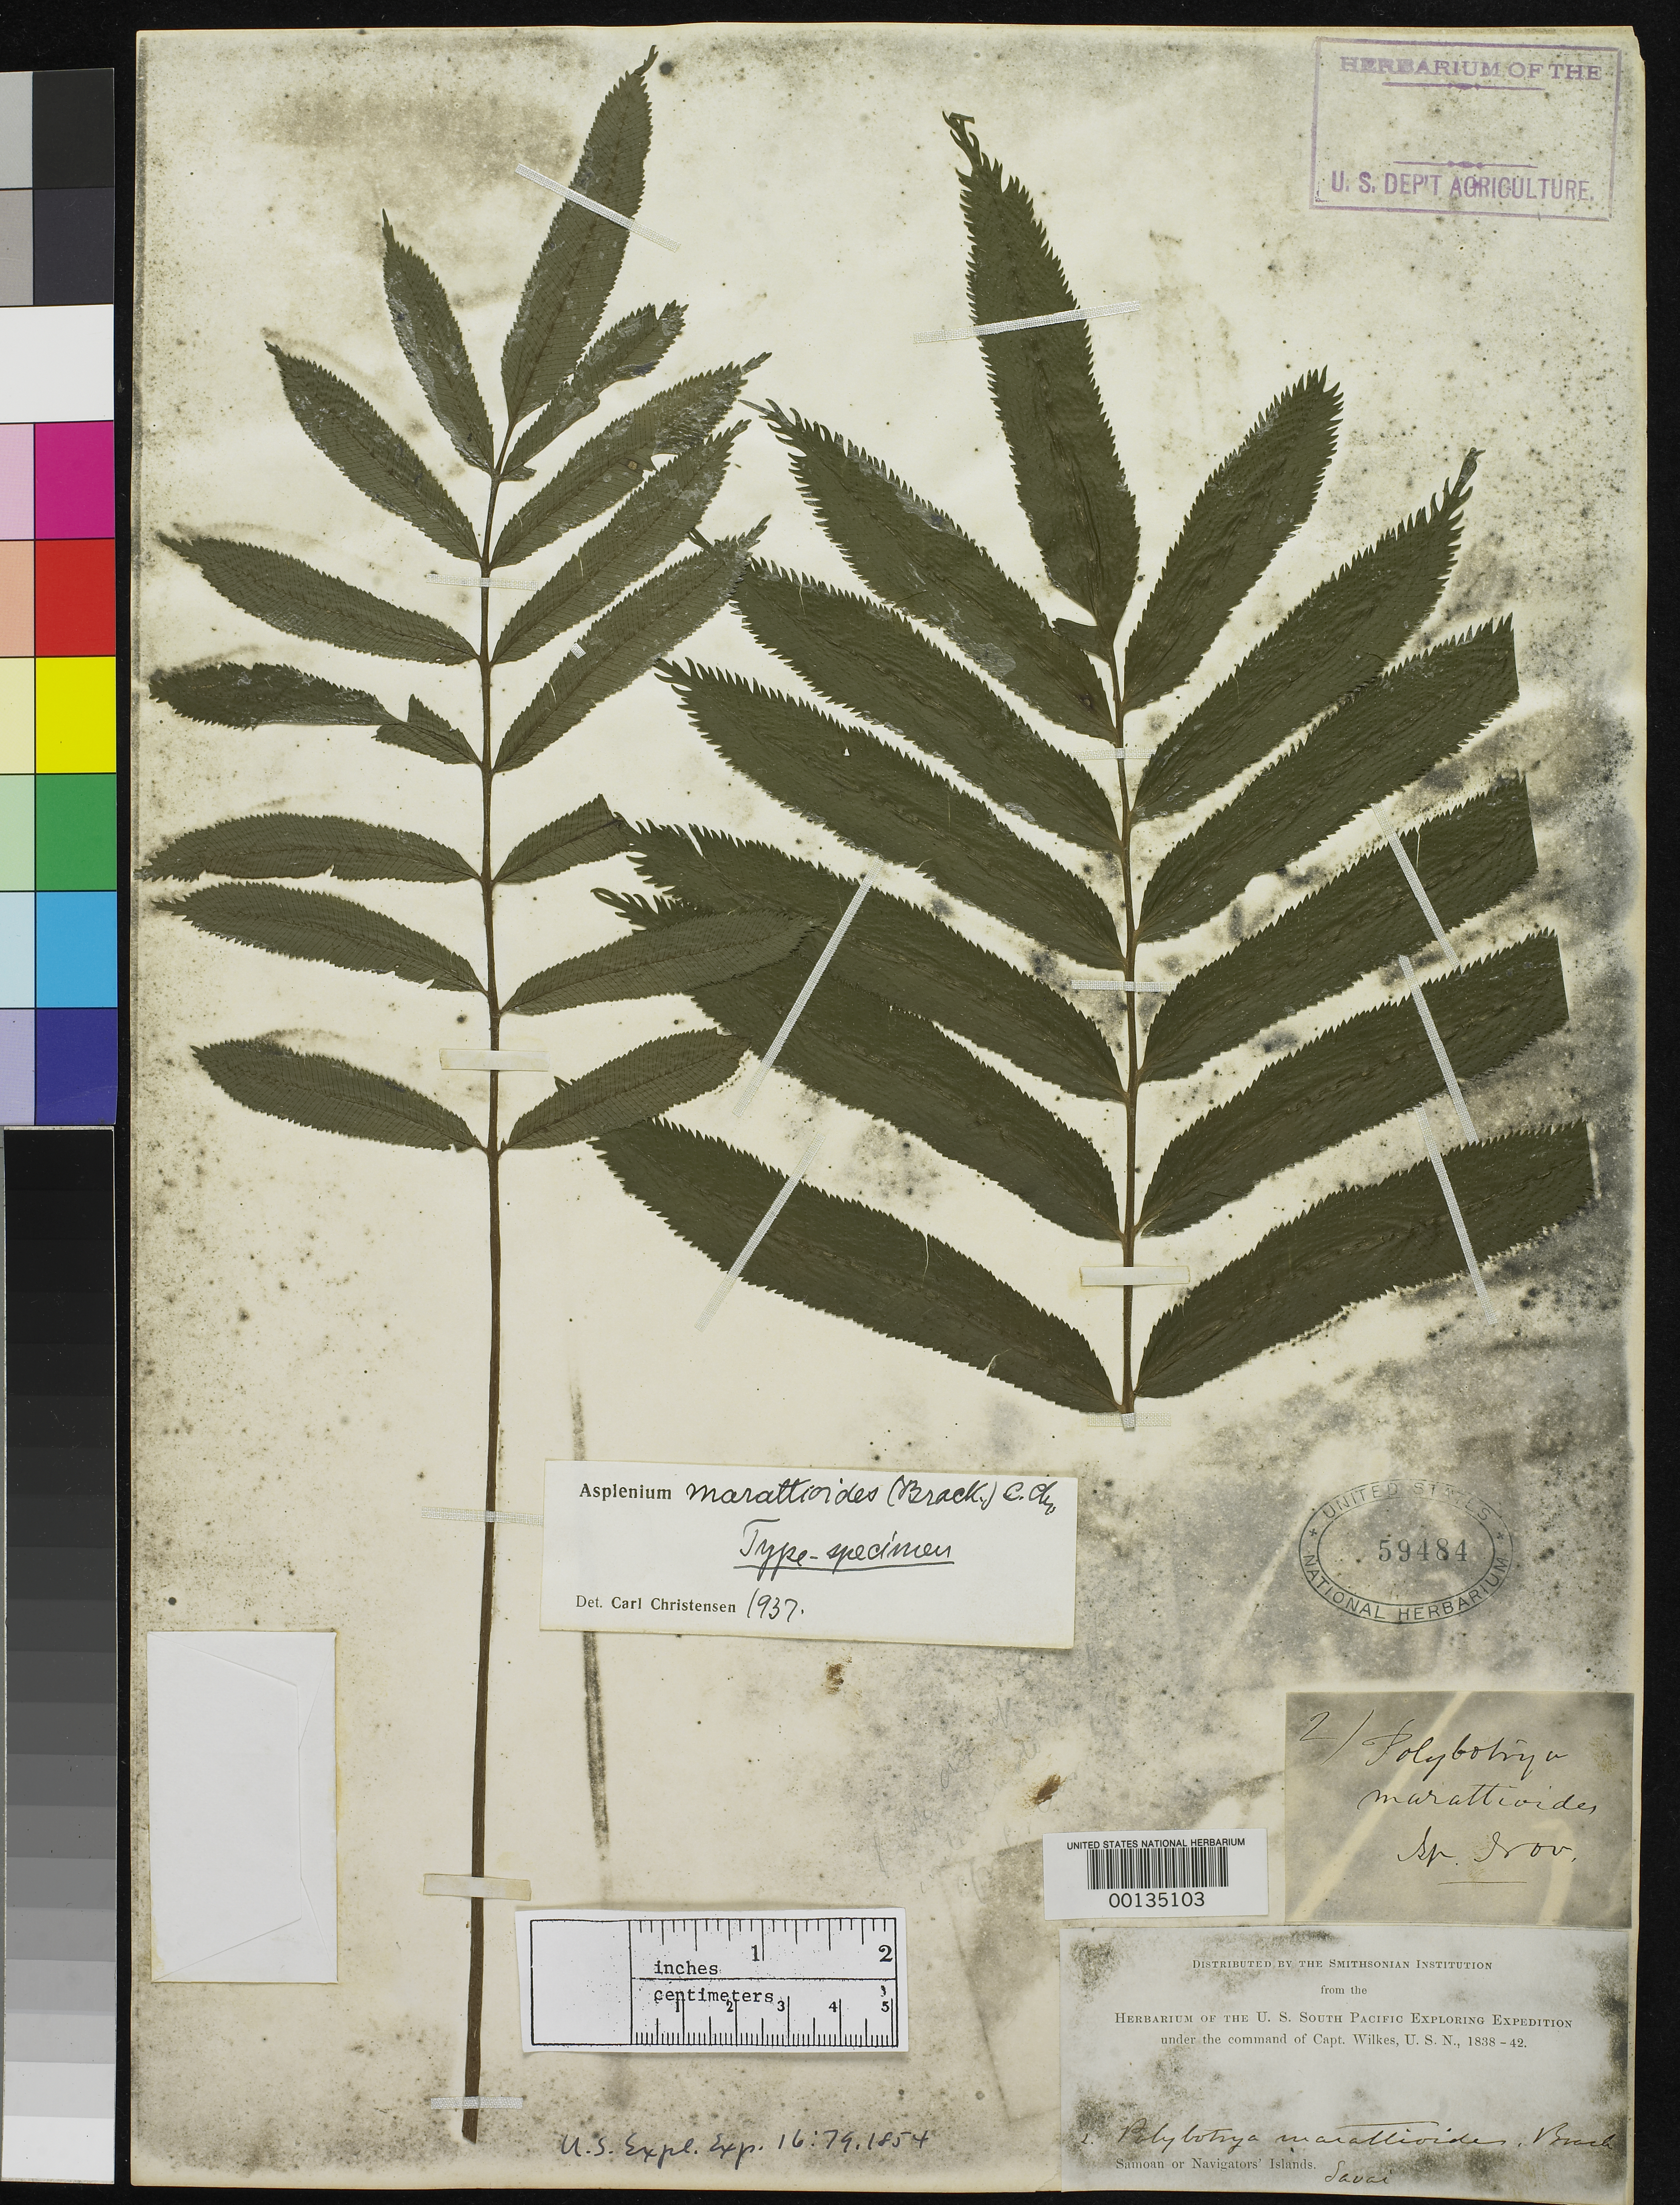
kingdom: Plantae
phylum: Tracheophyta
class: Polypodiopsida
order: Polypodiales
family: Dryopteridaceae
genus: Polybotrya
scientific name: Polybotrya marattioides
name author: Brack. in Wilkes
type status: Holotype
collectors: Wilkes Explor. Exped.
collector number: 2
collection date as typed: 1838 to -- --- 1842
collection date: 1838/1842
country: American Samoa / Samoa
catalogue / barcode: US 59484